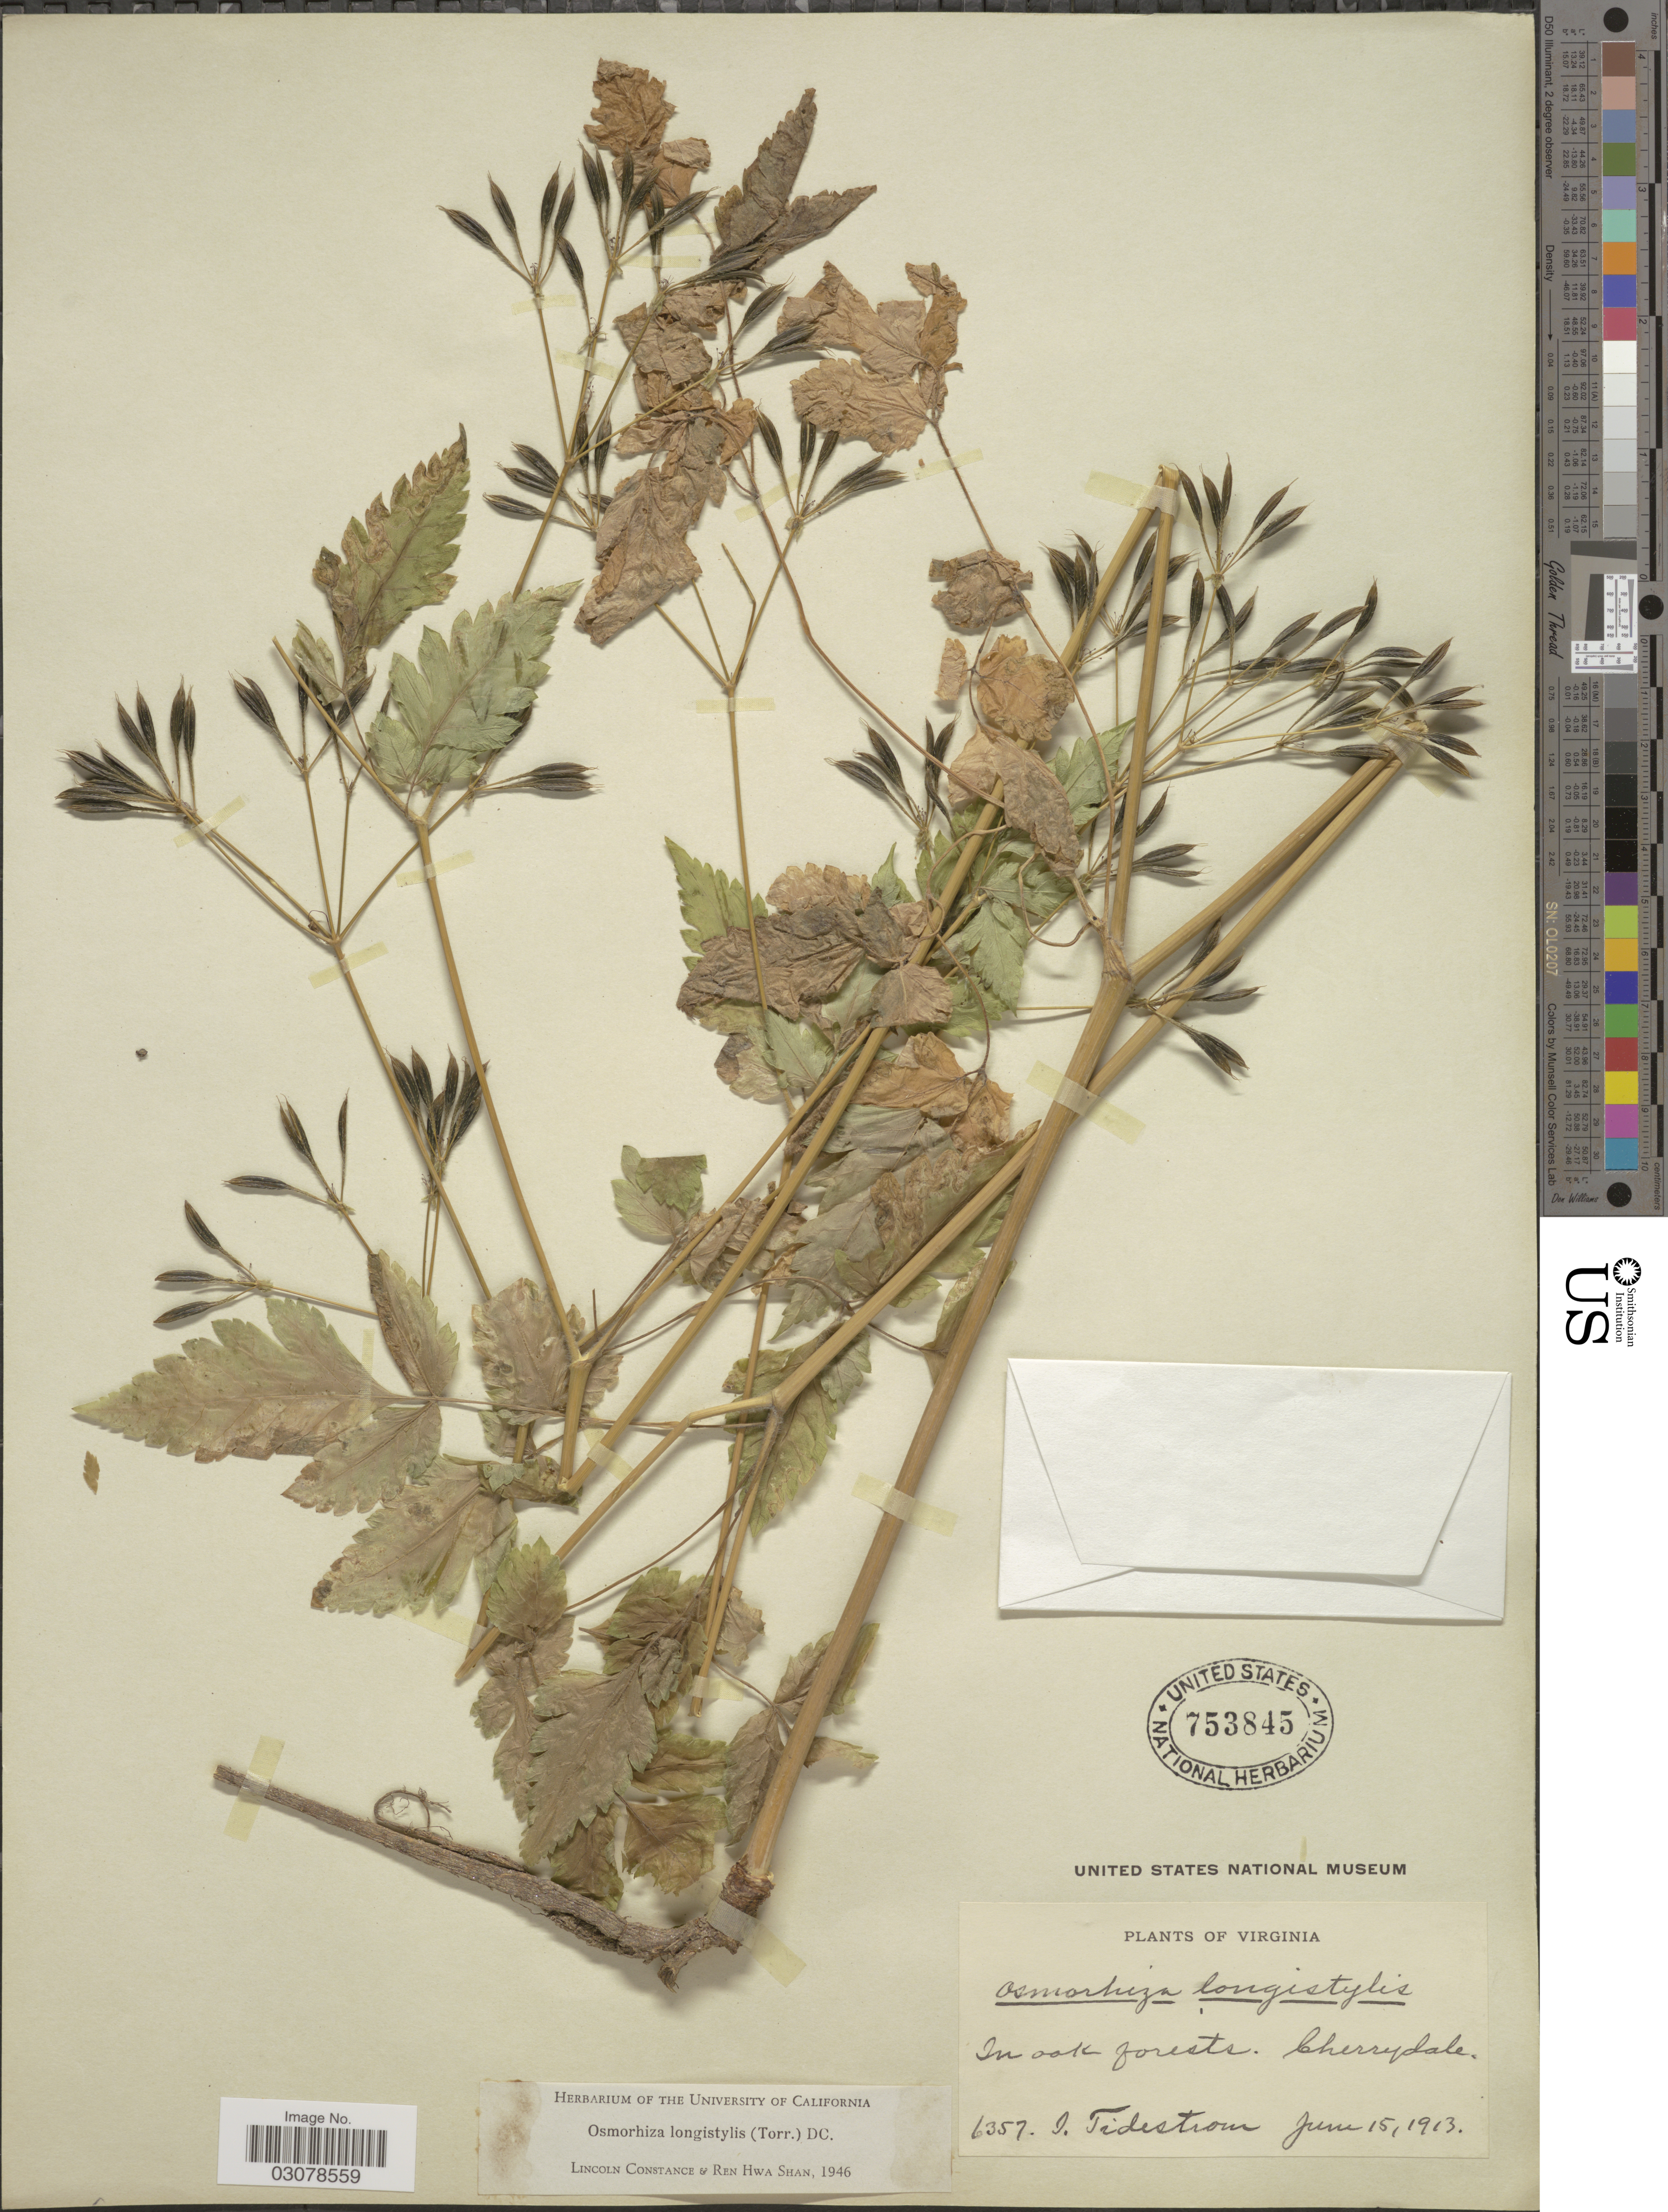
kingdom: Plantae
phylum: Tracheophyta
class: Magnoliopsida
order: Apiales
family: Apiaceae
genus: Osmorhiza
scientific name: Osmorhiza longistylis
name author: (Torr.) DC.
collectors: I. F. Tidestrom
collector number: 6357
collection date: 1913-06-15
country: United States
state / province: Virginia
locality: In oak forests. Cherrydale.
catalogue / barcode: US 753845